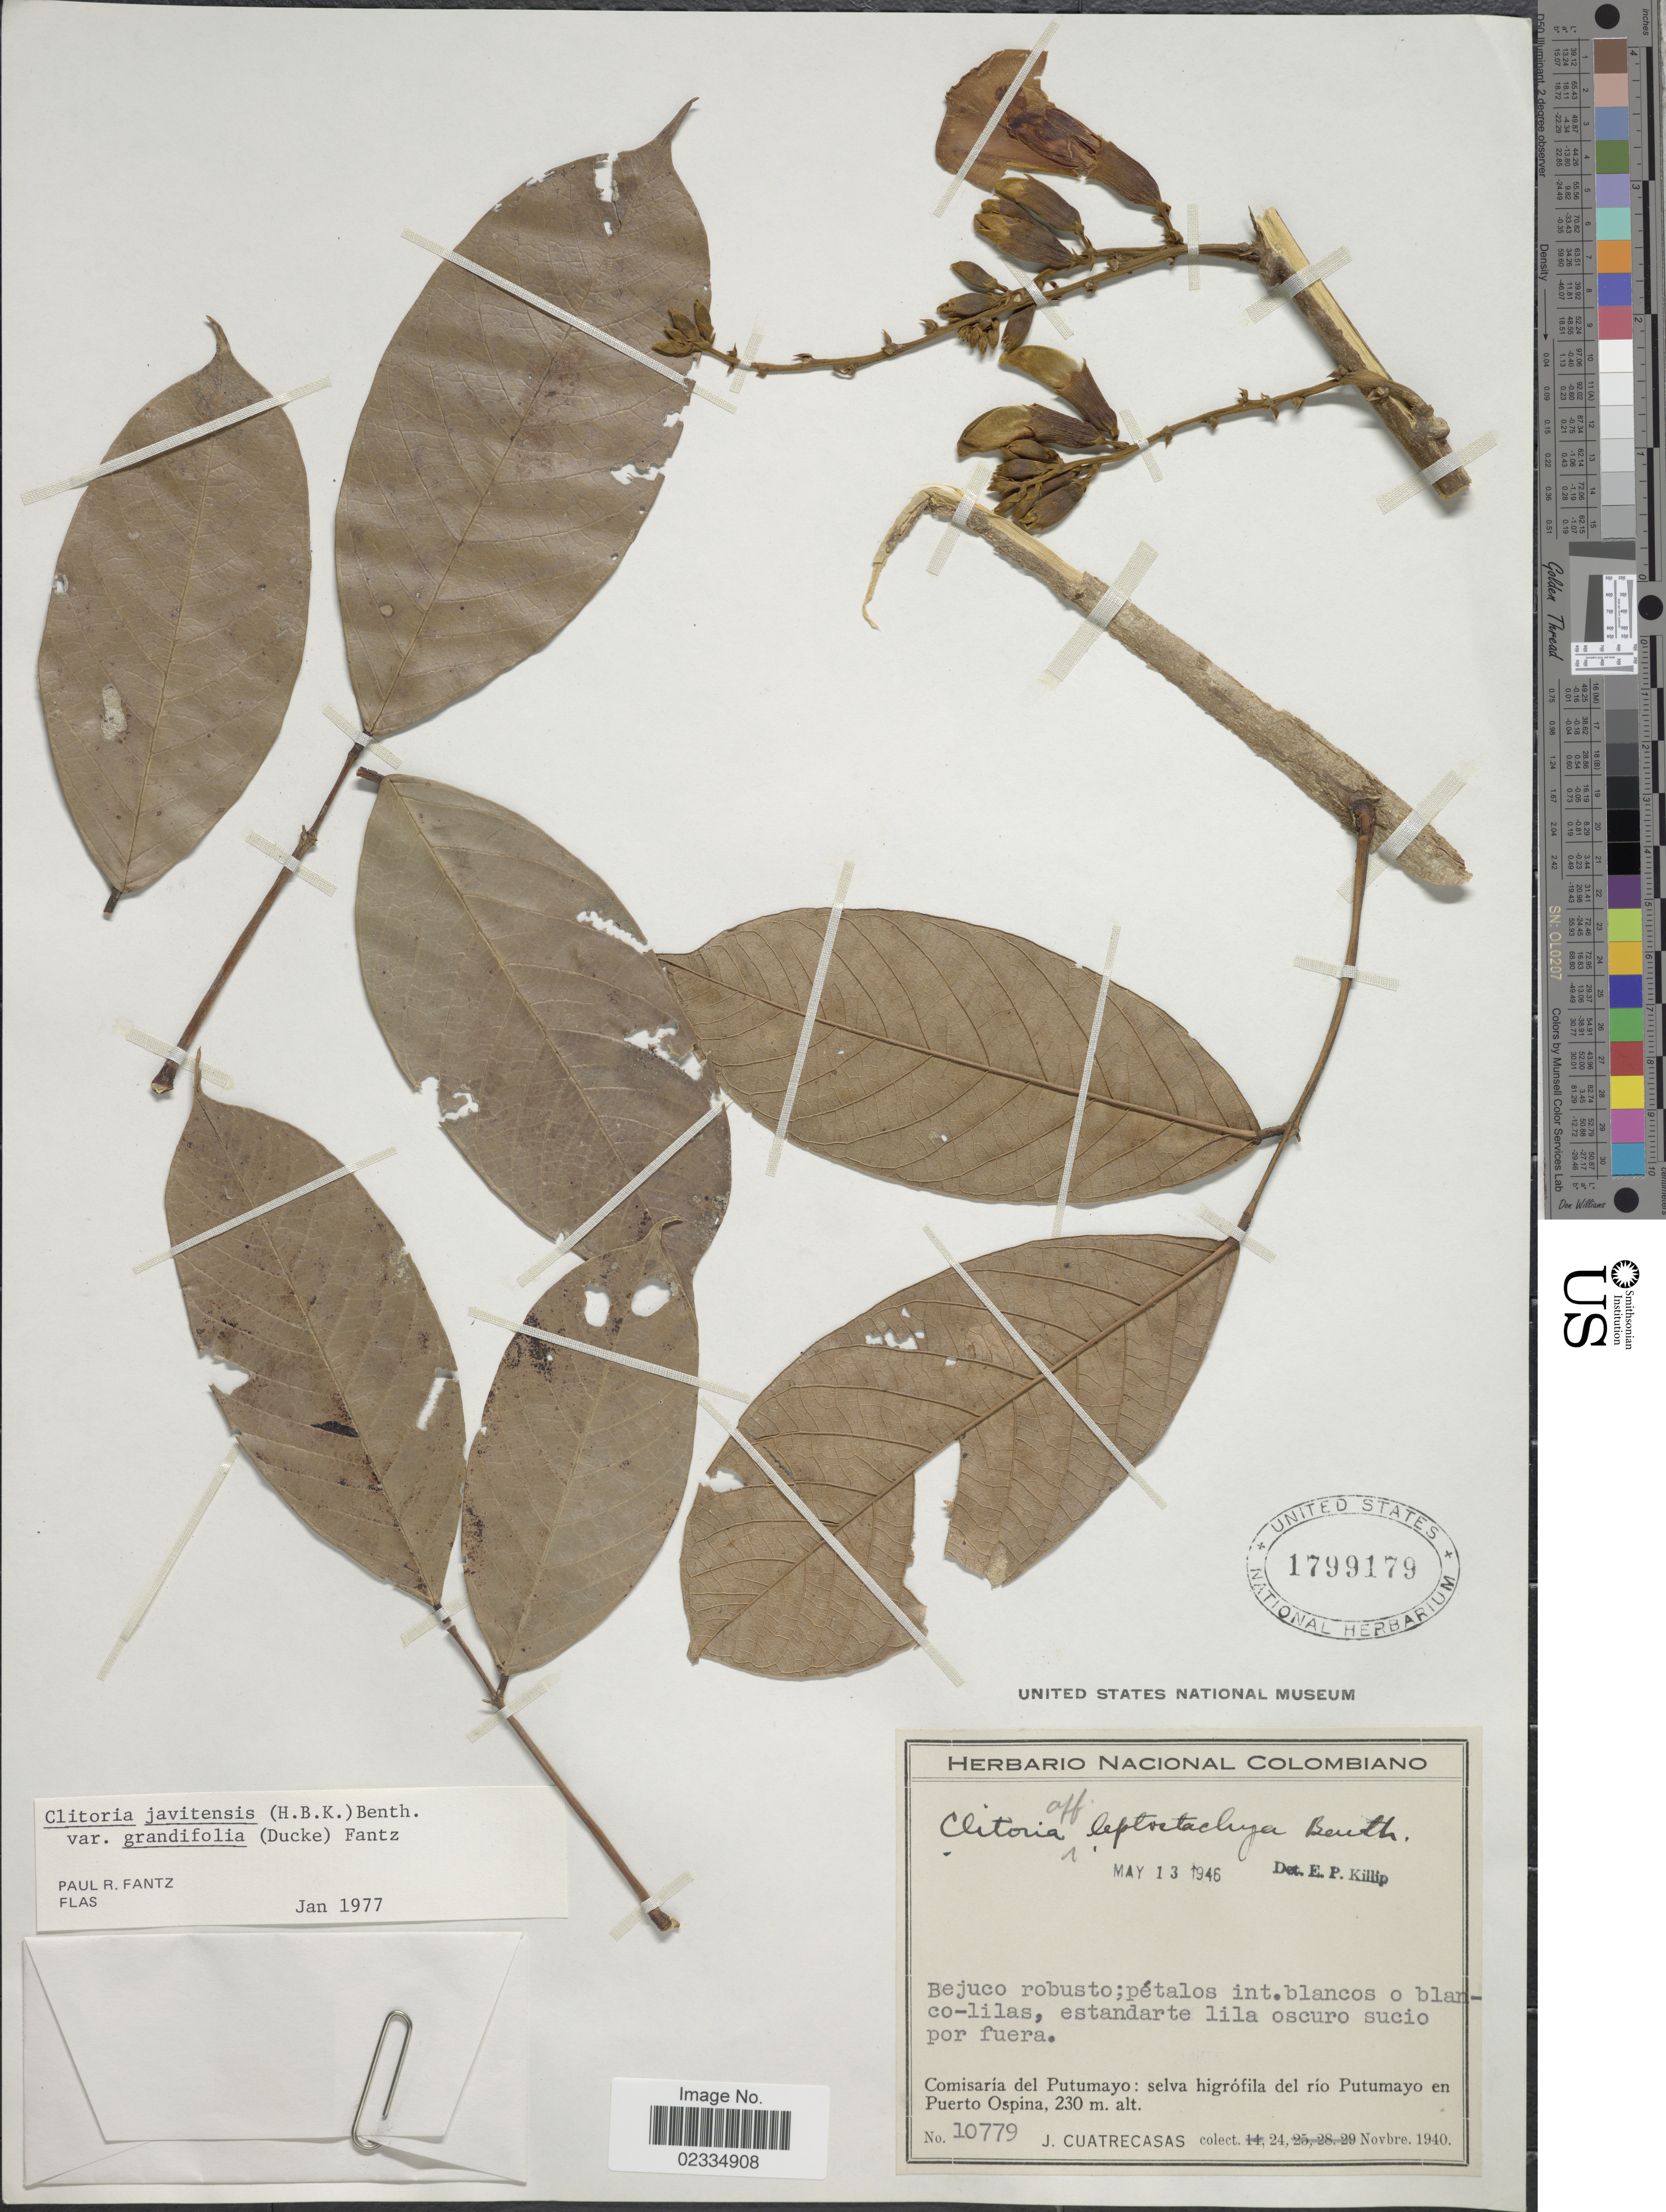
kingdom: Plantae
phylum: Tracheophyta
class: Magnoliopsida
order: Fabales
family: Fabaceae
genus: Clitoria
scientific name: Clitoria javitensis var. grandifolia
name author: (Ducke) Fantz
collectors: J. Cuatrecasas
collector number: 10779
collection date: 1940-11-24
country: Colombia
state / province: Putumayo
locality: Selva higrofila del rio Putumayo en Puerto Ospina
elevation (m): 230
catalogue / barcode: US 1799179